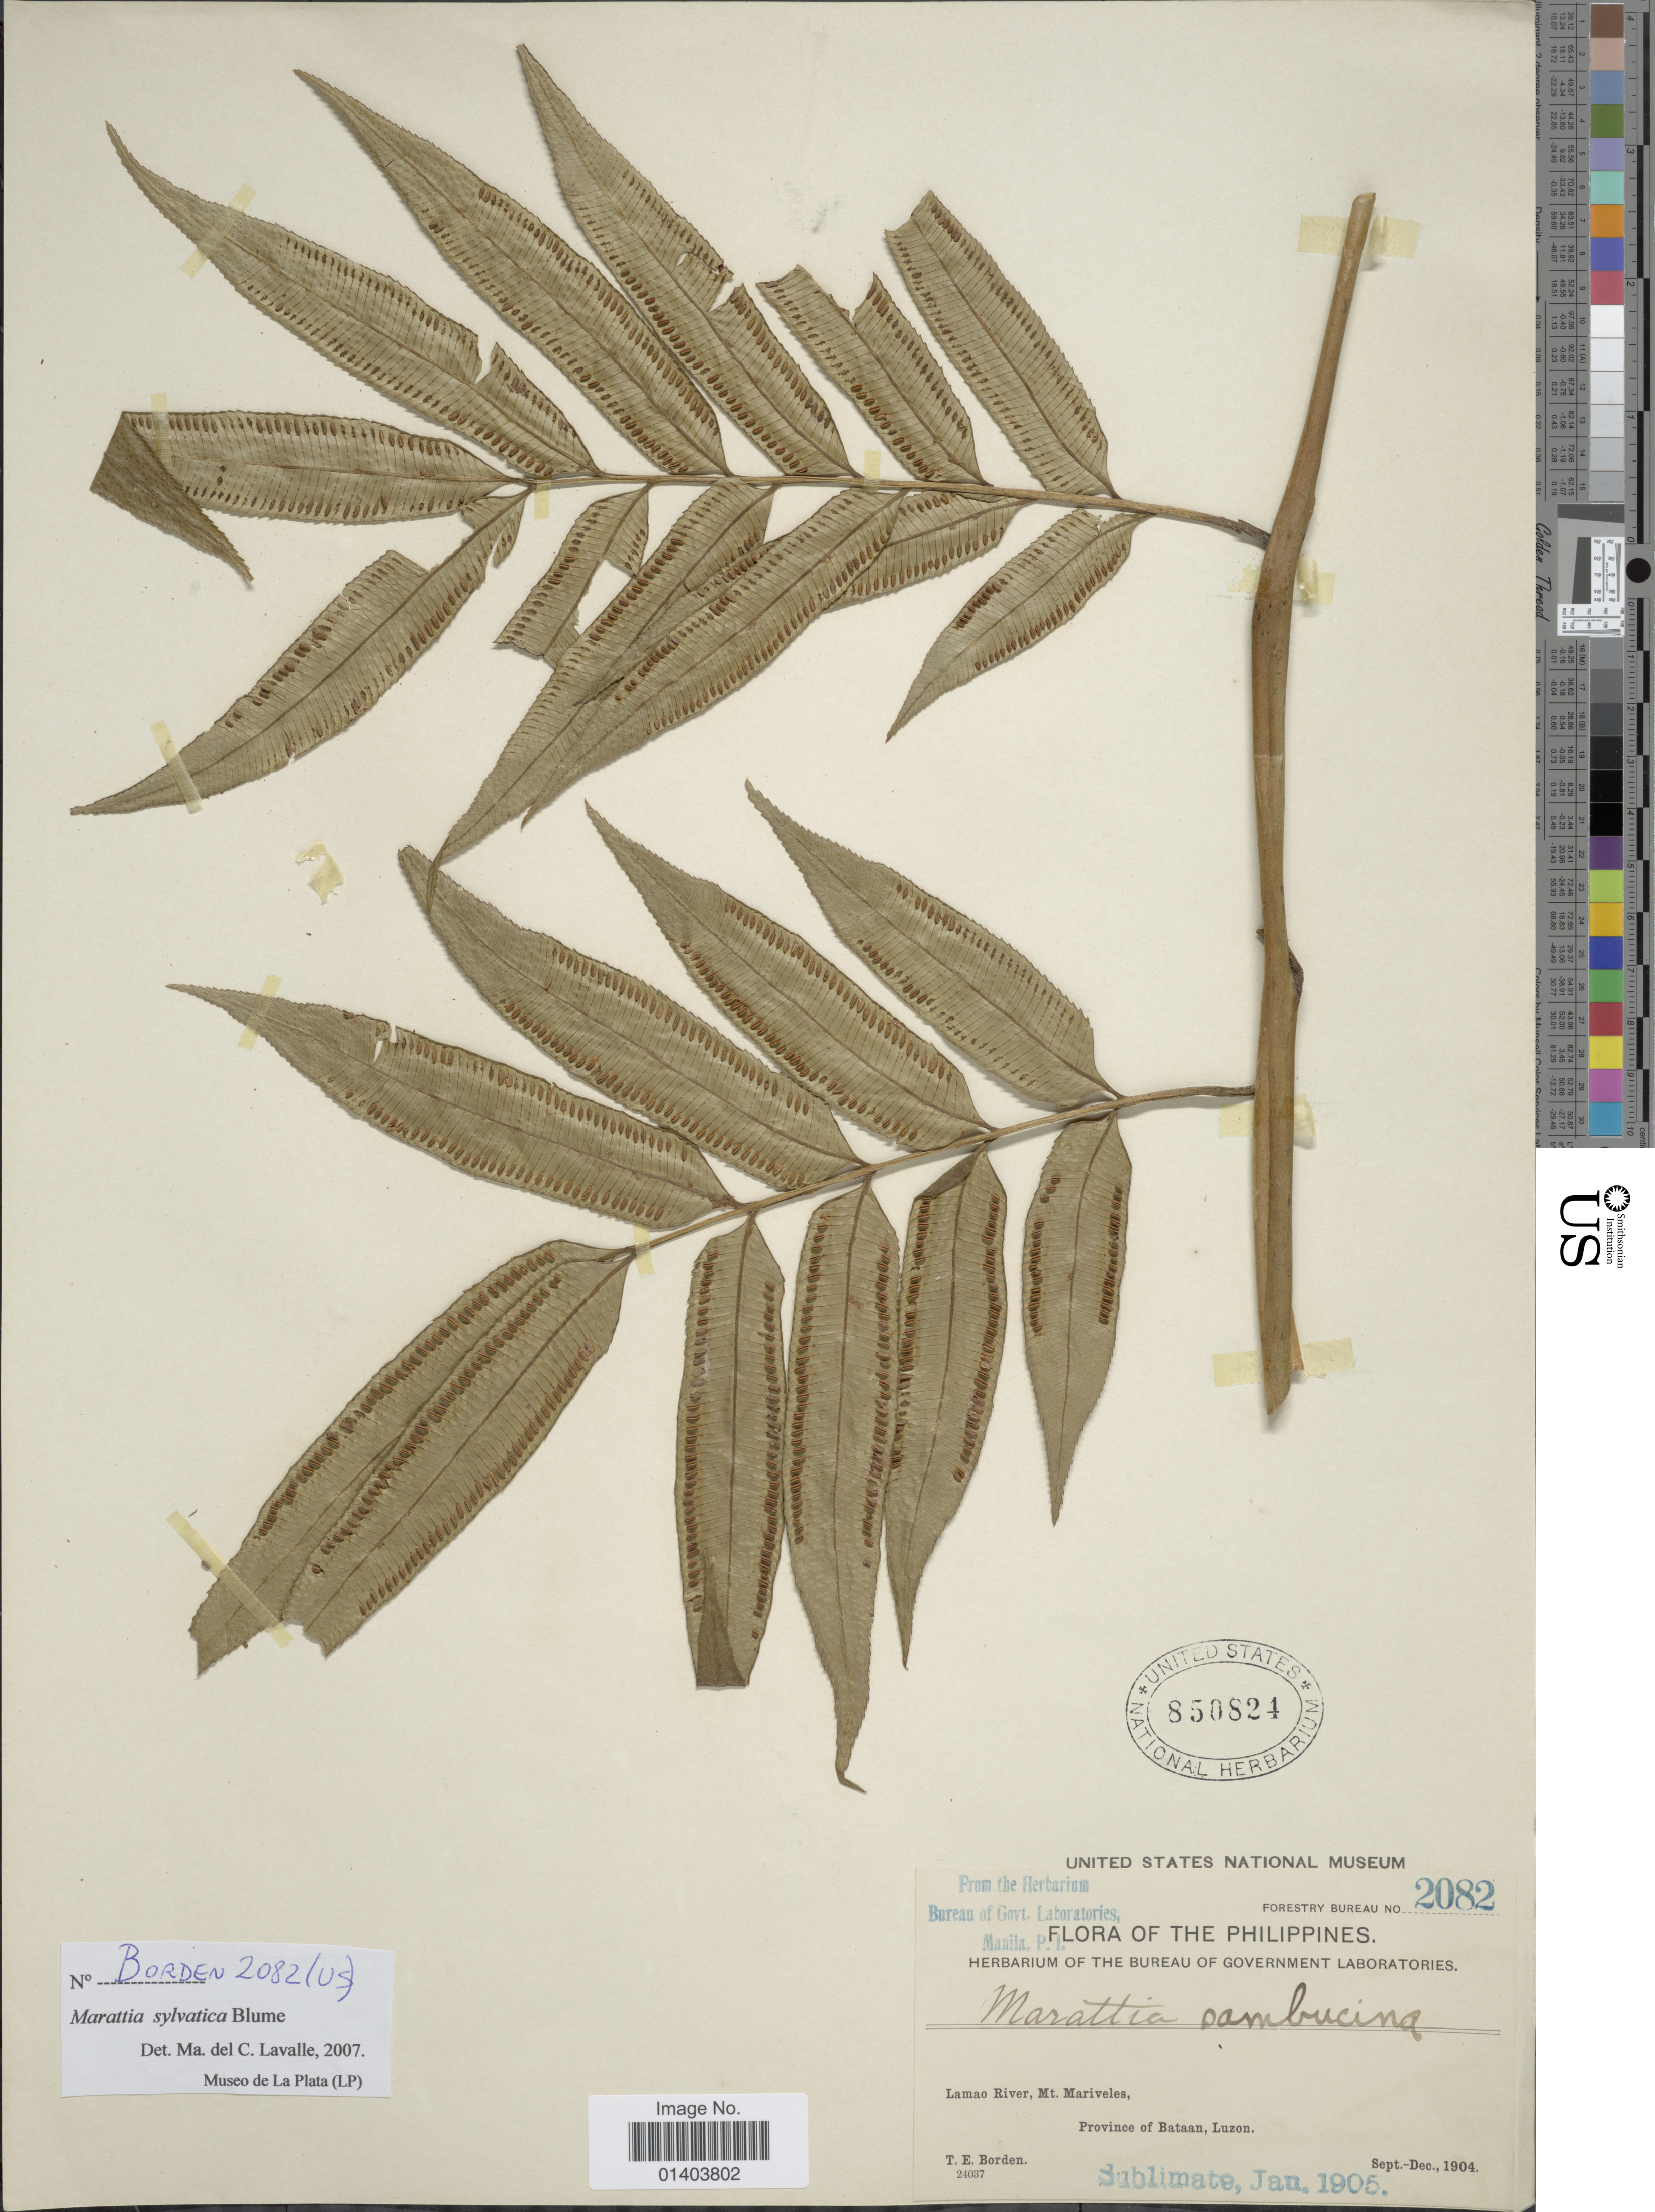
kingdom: Plantae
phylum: Tracheophyta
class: Polypodiopsida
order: Marattiales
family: Marattiaceae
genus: Ptisana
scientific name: Ptisana sambucina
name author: (Blume) Murdock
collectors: T. E. Borden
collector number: Forestry Bureau 2082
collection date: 1904-09/1904-12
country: Philippines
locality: Lamao River, Mt Mariveles, Province of Bataan, Luzon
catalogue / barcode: US 850824